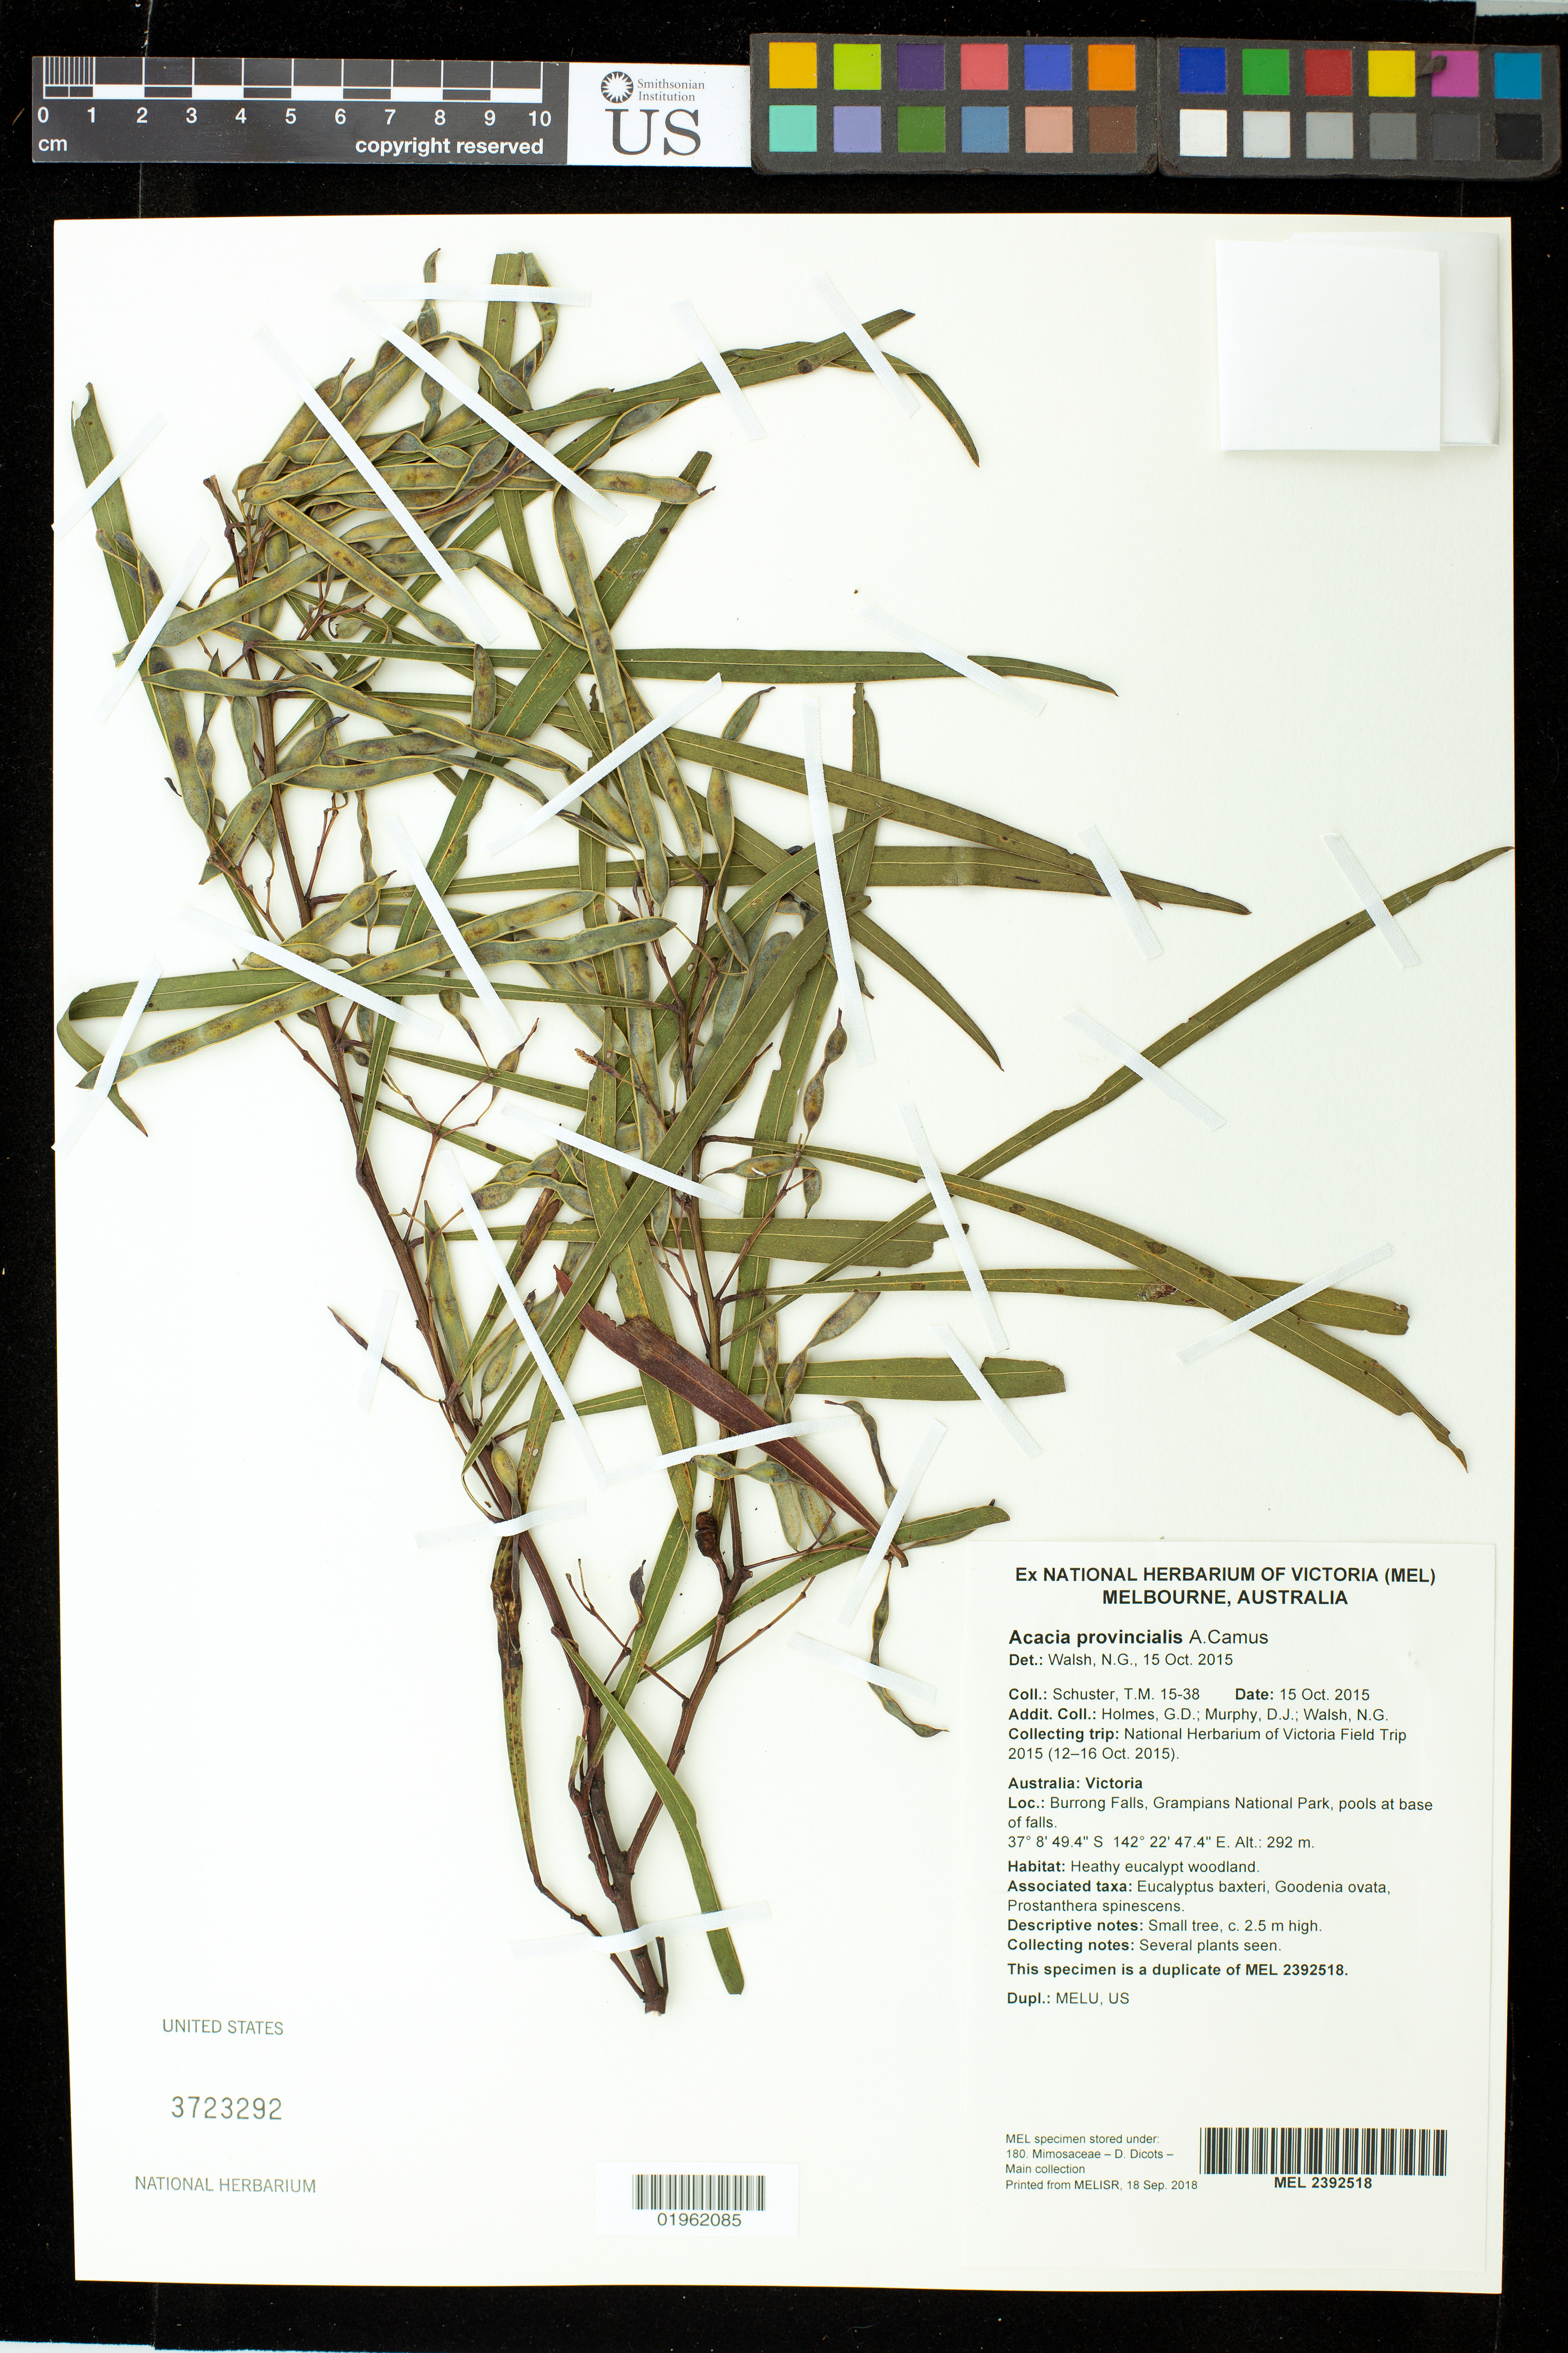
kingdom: Plantae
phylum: Tracheophyta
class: Magnoliopsida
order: Fabales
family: Fabaceae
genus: Acacia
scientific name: Acacia provincialis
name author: A. Camus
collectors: T. Schuster, G. Holmes, D. Murphy & N. Walsh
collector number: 15-38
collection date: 2013-10-15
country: Australia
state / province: Victoria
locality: Burrong Falls, Grampians National Park, pools at base of falls.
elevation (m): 292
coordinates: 37° 8' 49.4" S, 142° 22' 47.4" E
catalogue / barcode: US 3723292